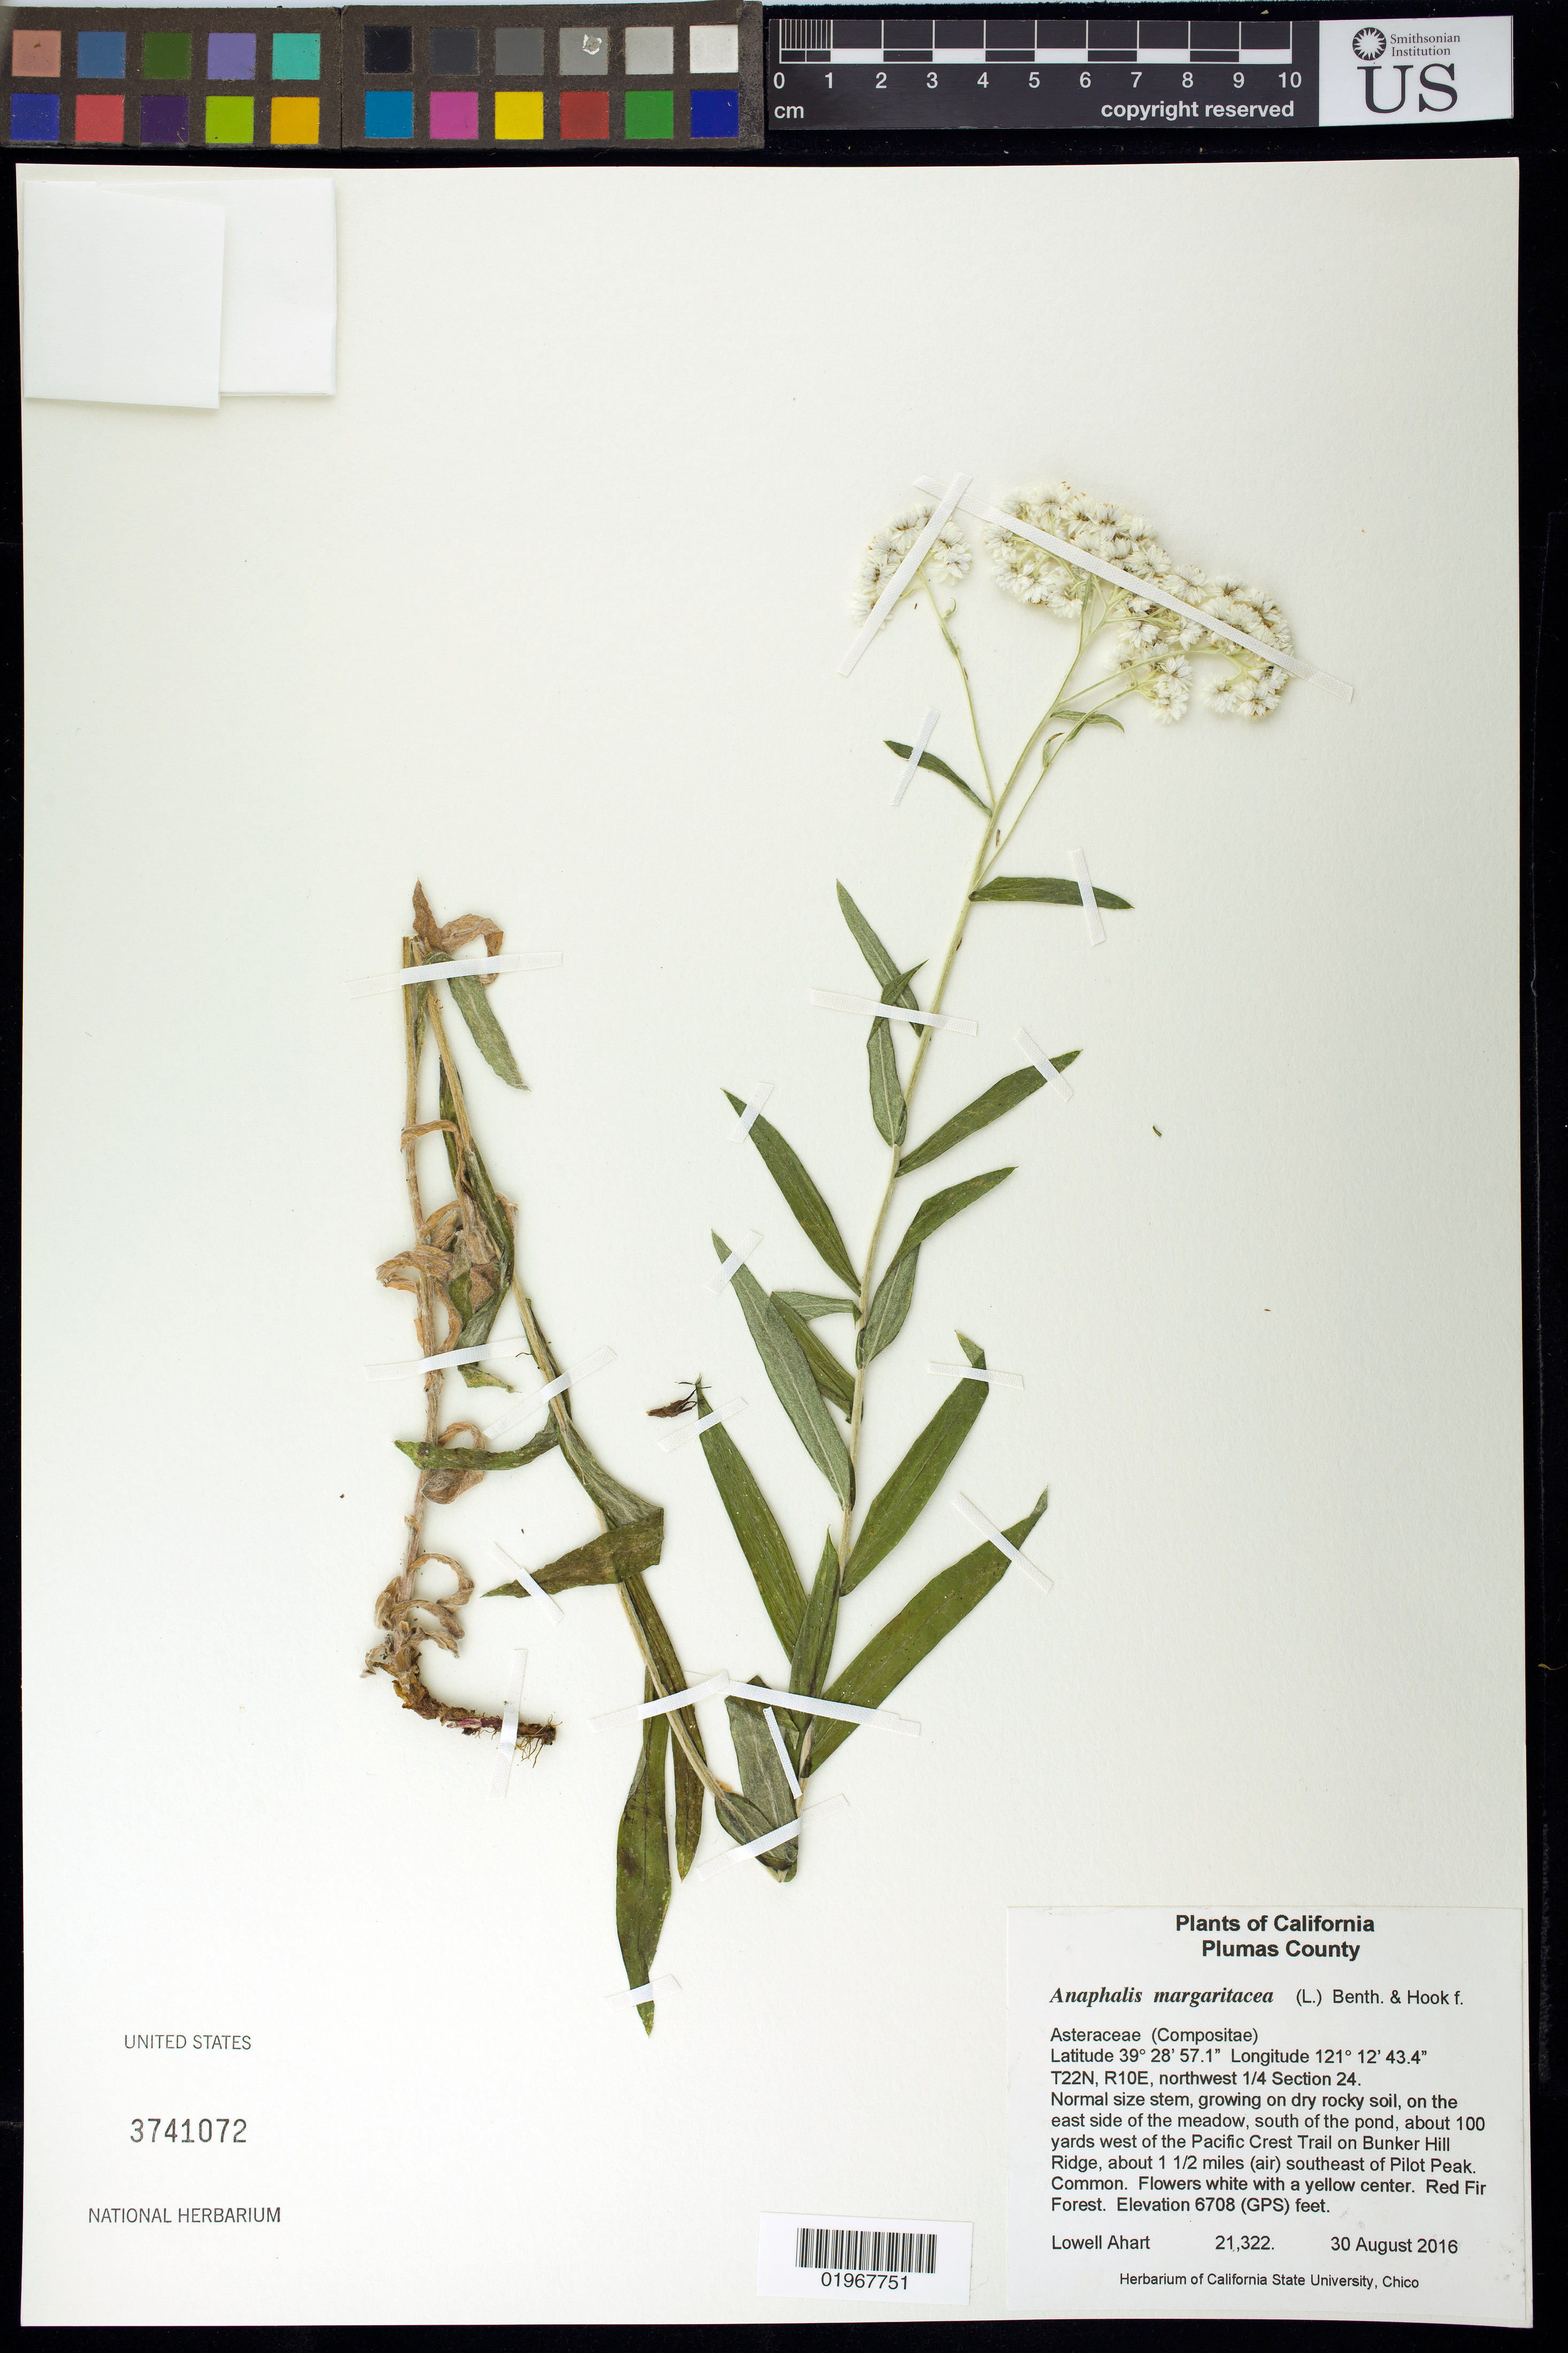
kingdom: Plantae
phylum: Tracheophyta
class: Magnoliopsida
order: Asterales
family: Asteraceae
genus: Anaphalis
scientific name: Anaphalis margaritacea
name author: (L.) Benth. & Hook. f.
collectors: L. Ahart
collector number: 21322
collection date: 2016-08-30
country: United States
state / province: California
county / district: Plumas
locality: T22N, R10E, northwest 1/4 section 24. On the east side of the meadow, south of the pond, about 100 yards west of the Pacific Crest Trail on Bunker Hill Ridge, about 1 1/2 miles (air) southeast of Pilot Peak.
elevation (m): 2045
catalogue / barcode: US 3741072